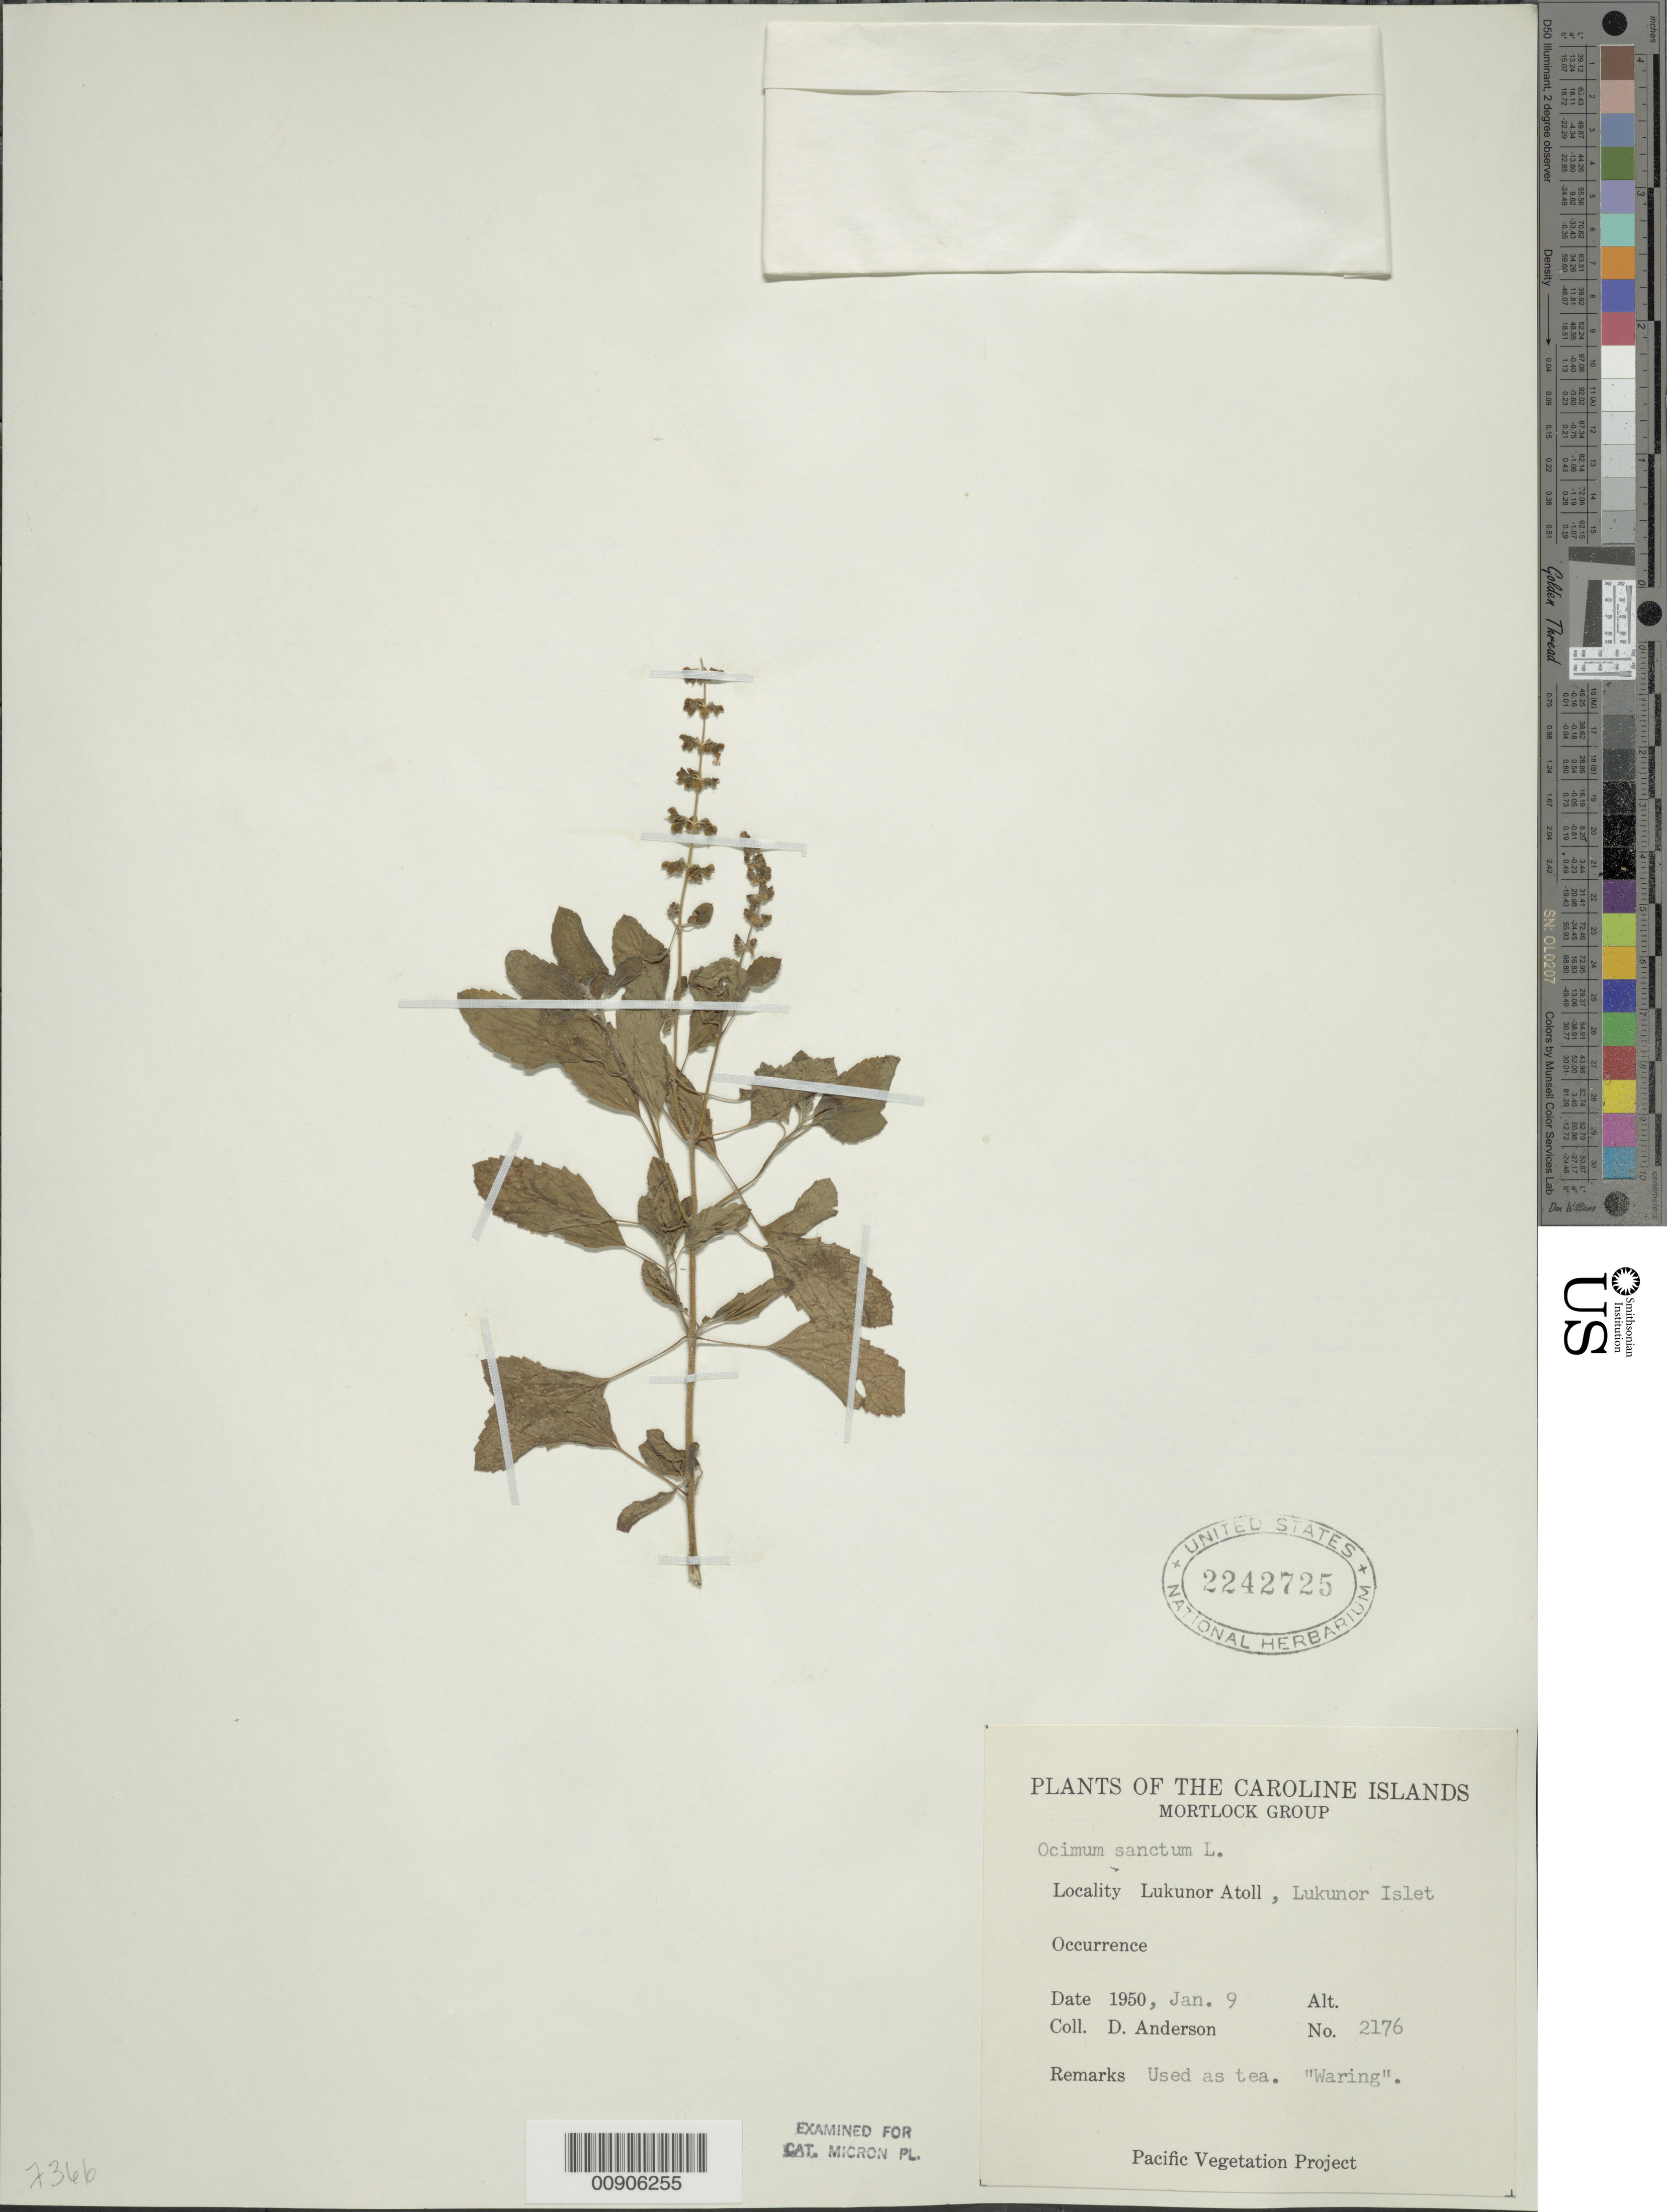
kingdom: Plantae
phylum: Tracheophyta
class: Magnoliopsida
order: Lamiales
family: Lamiaceae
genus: Ocimum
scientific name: Ocimum tenuiflorum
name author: L.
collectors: D. Anderson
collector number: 2176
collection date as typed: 09 Jan 1950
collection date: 1950-01-09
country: Micronesia, Federated States of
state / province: Truk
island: Lukunor Atoll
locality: Lukunor Islet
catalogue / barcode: US 2242725